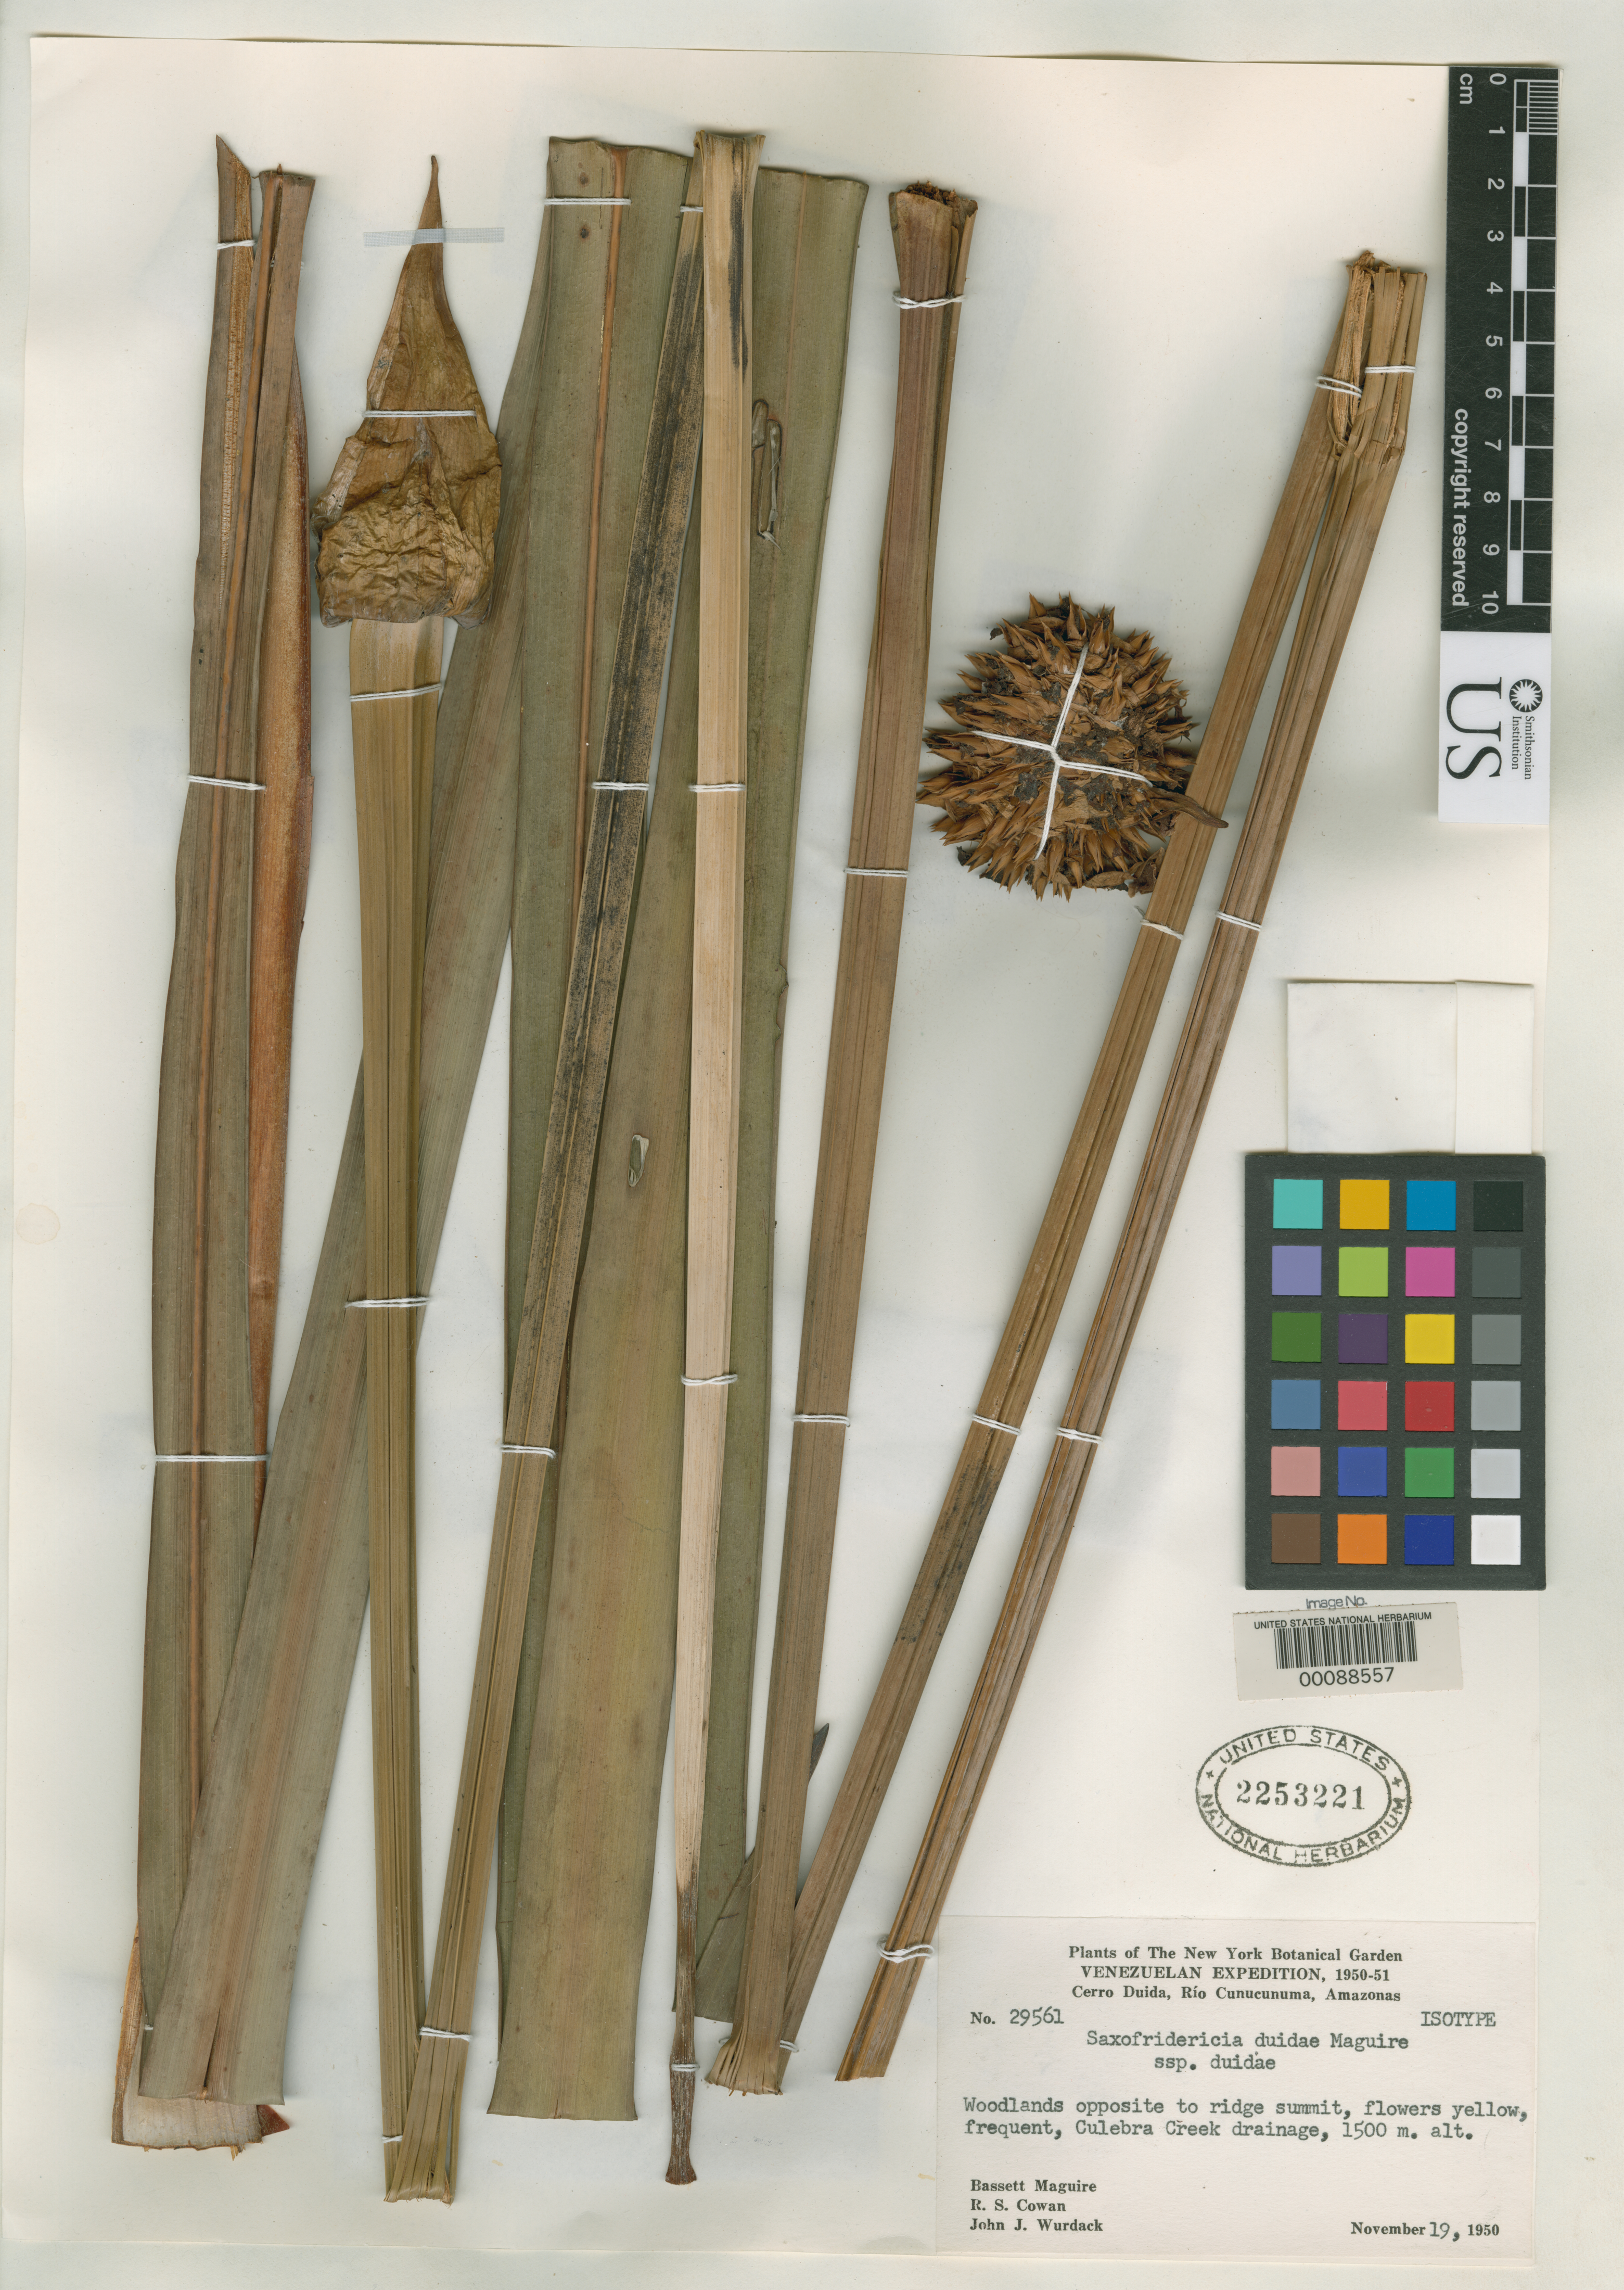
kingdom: Plantae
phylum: Tracheophyta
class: Liliopsida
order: Poales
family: Rapateaceae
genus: Saxofridericia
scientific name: Saxofridericia duidae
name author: Maguire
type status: Isotype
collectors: B. Maguire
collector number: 29561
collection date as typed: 19 Nov 1950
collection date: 1950-11-19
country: Venezuela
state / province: Amazonas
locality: Cerro Duida, Rio Cunucunuma, Culebra creek drainage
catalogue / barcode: US 2253221